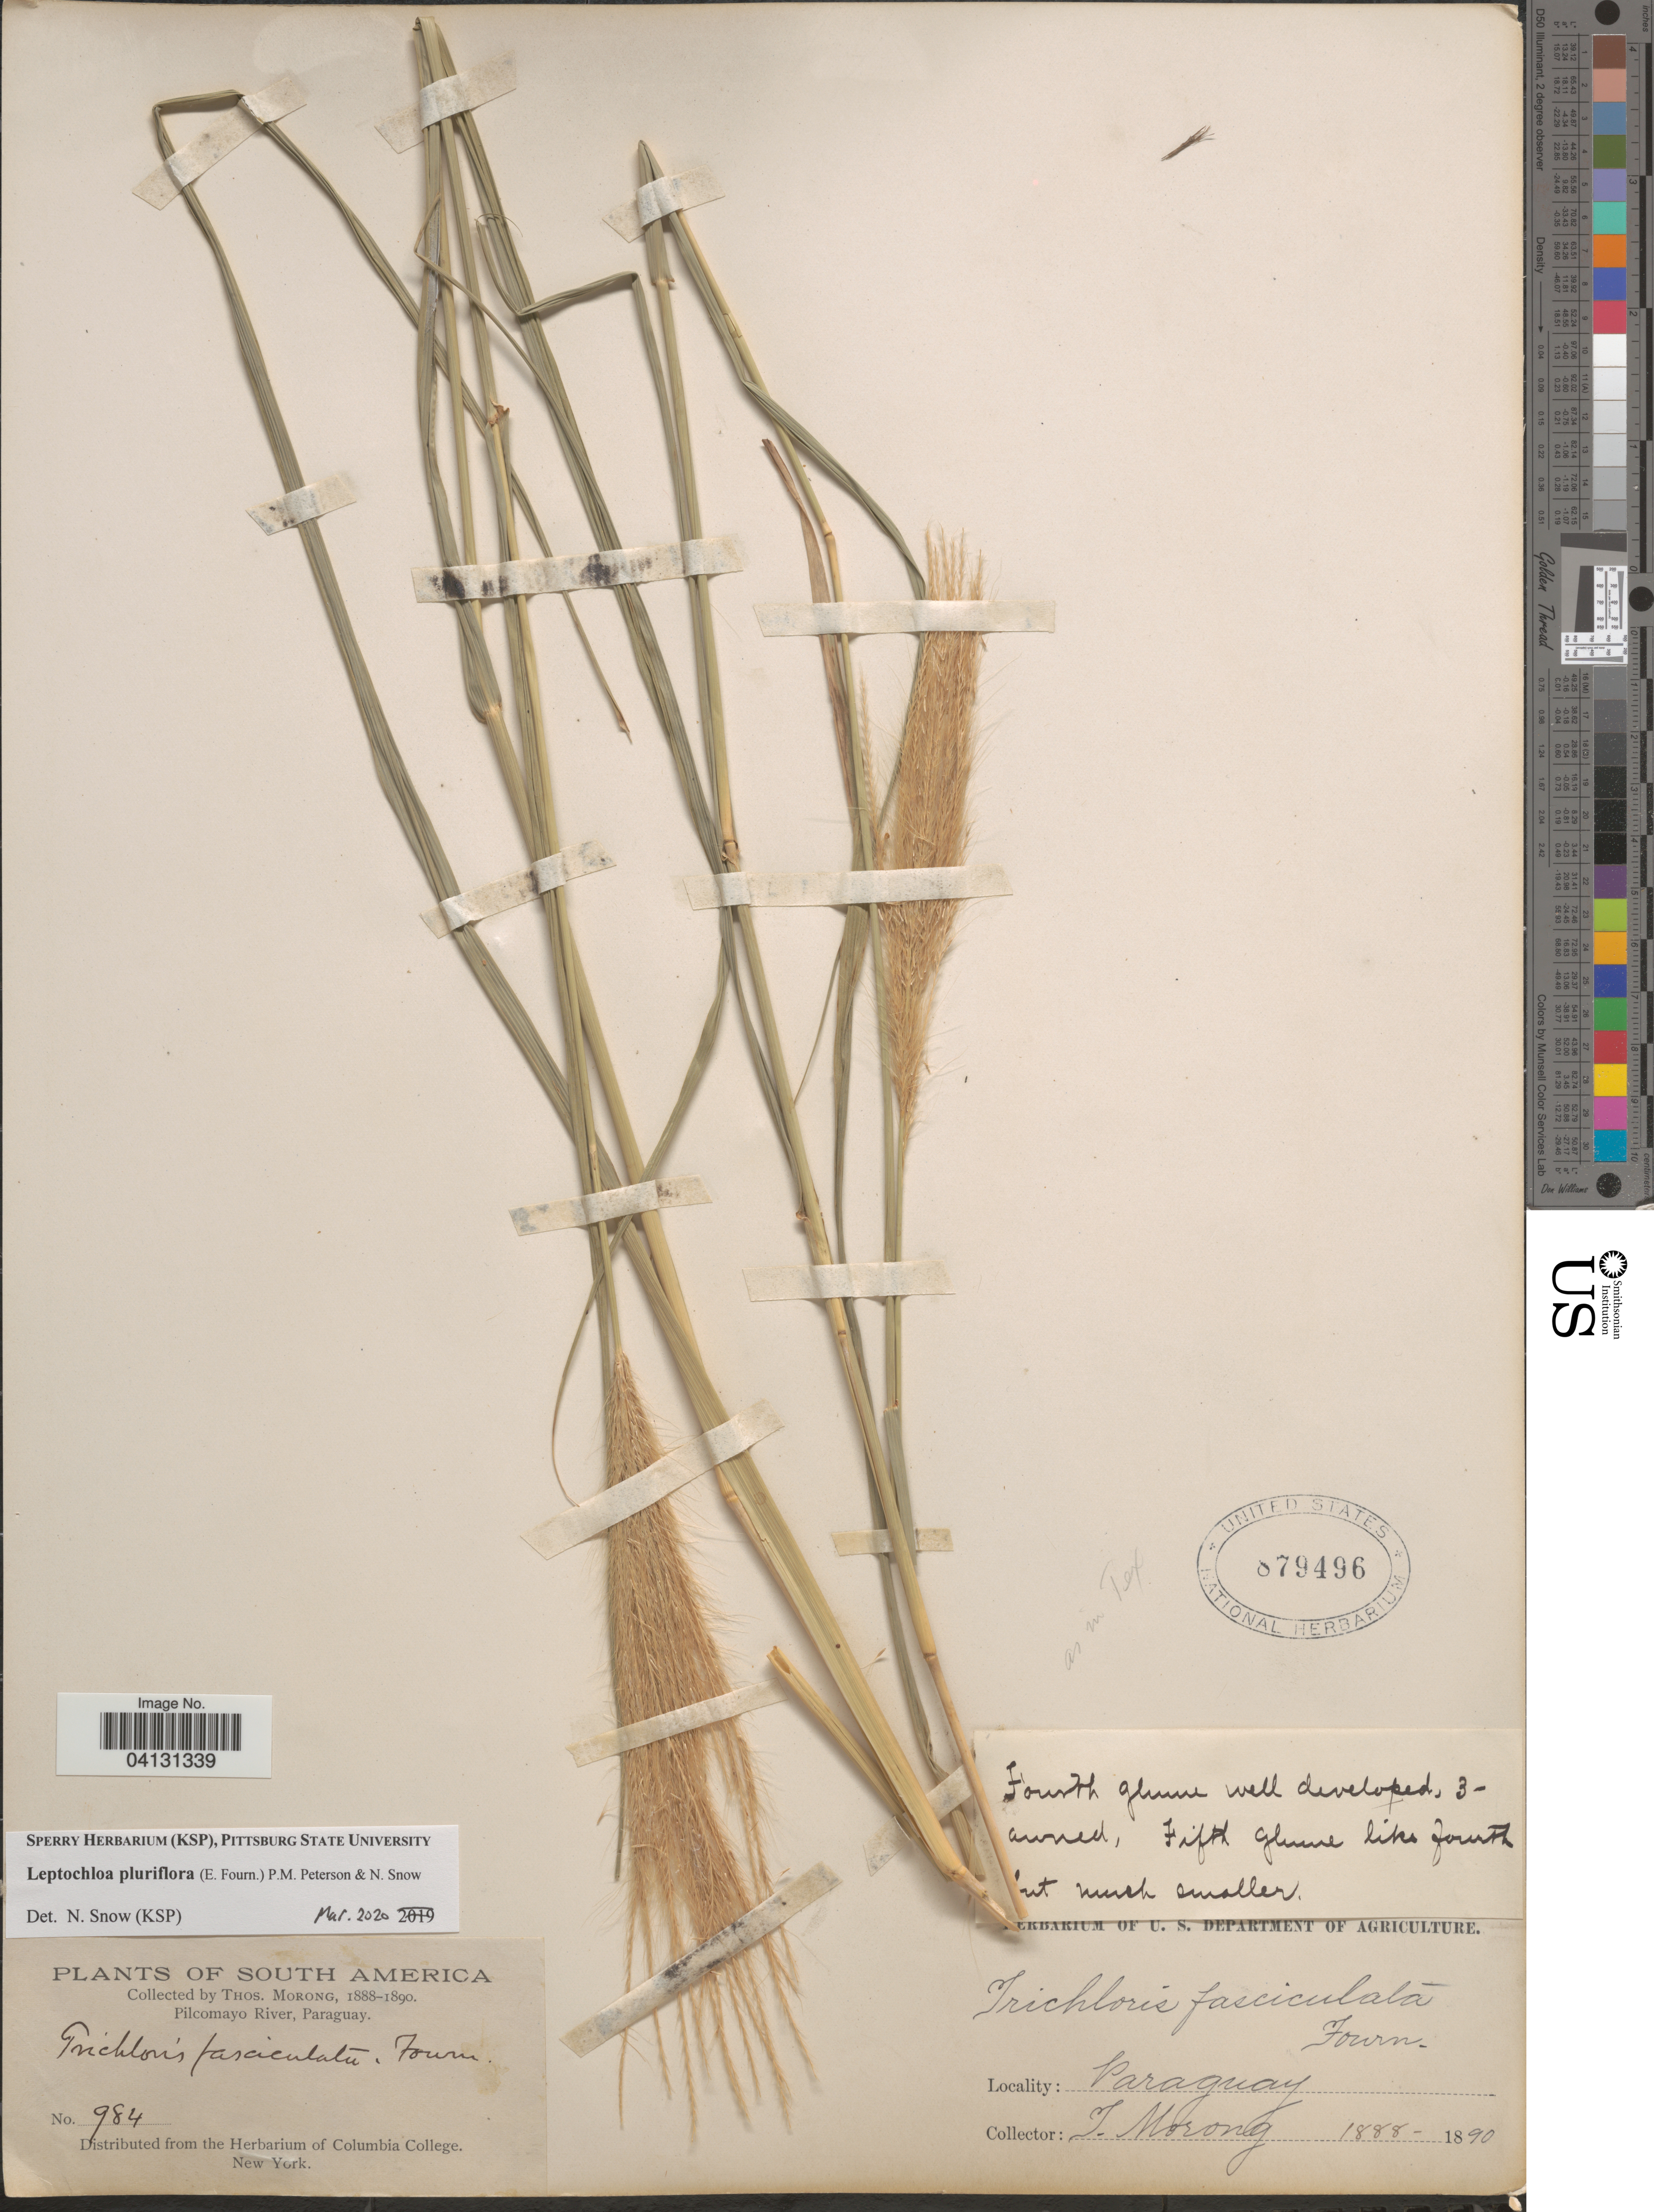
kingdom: Plantae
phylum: Tracheophyta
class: Liliopsida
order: Poales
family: Poaceae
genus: Leptochloa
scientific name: Leptochloa pluriflora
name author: (E. Fourn.) P.M. Peterson & N. Snow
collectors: ex herb. T. Morong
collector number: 984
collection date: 1888/1890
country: Paraguay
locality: Pilcomayo River.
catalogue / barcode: US 879496